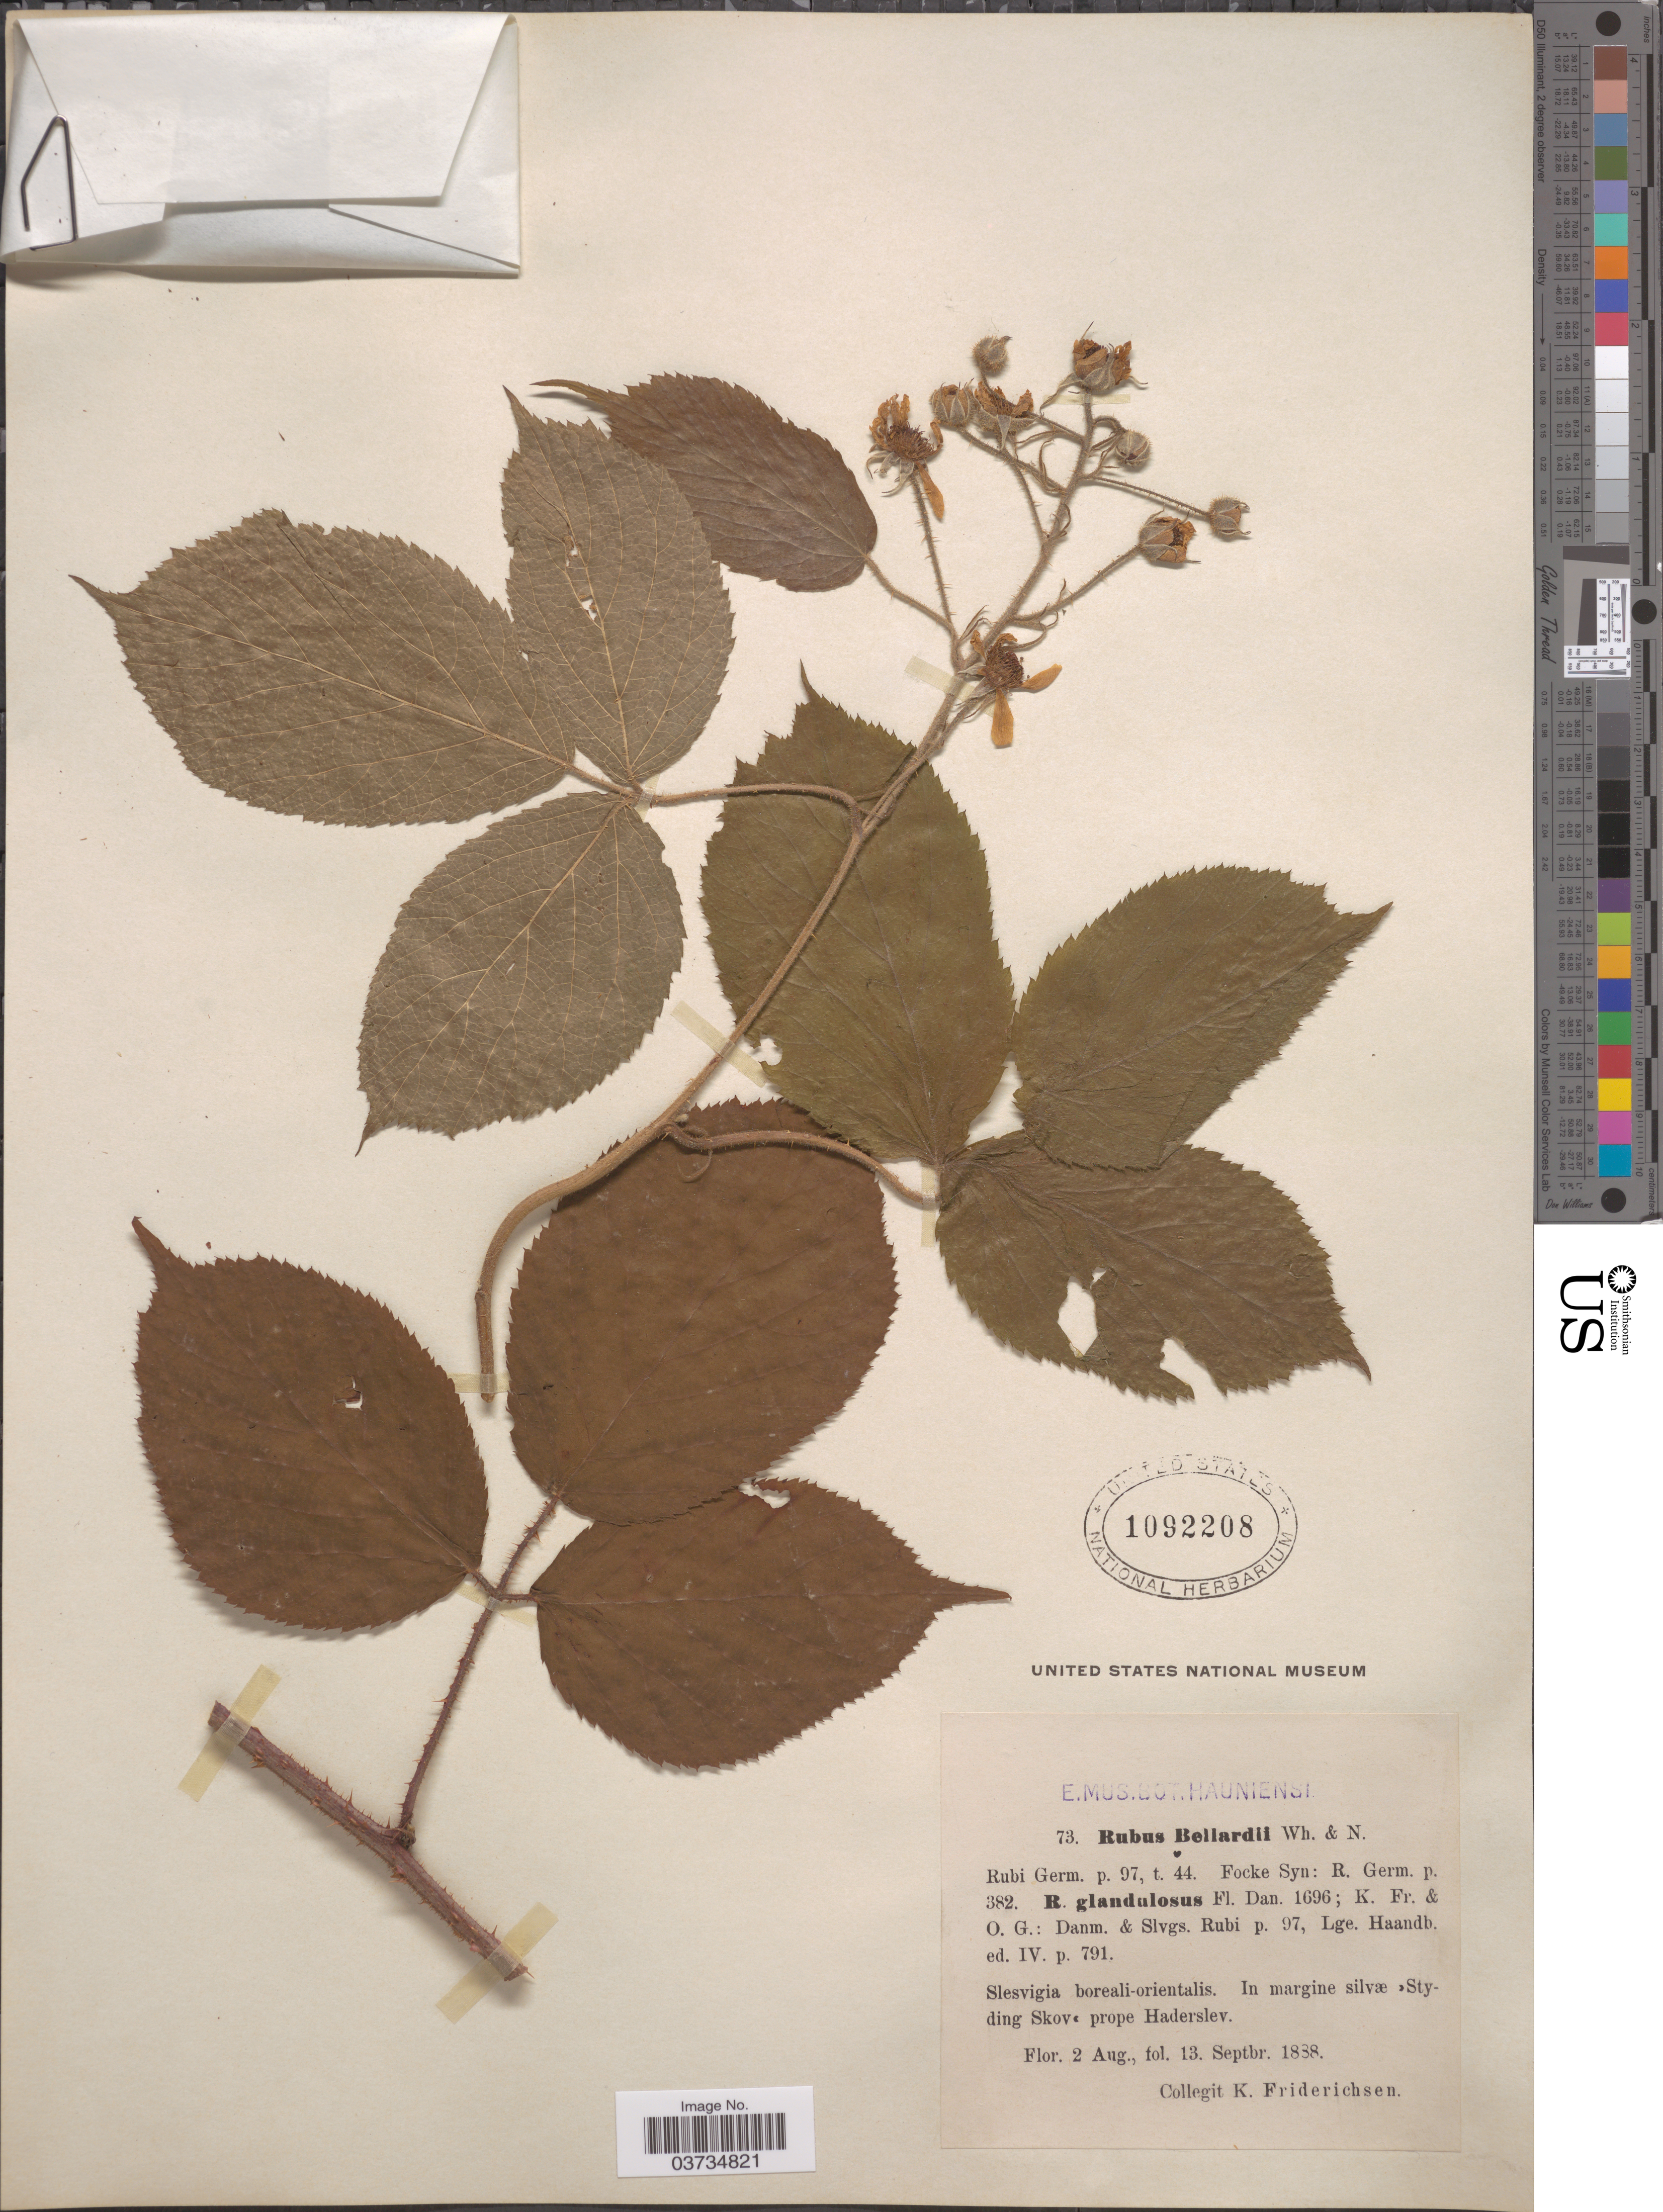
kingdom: Plantae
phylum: Tracheophyta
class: Magnoliopsida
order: Rosales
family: Rosaceae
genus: Rubus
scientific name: Rubus pedemontanus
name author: Pinkw.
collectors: K. Friderichsen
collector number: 73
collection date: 1888-08-02/1888-09-13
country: Germany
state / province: Schleswig-Holstein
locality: Slesvigia boreali-orientalis. In margine silvæ »Styding Skov« prope Haderslev.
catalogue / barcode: US 1092208